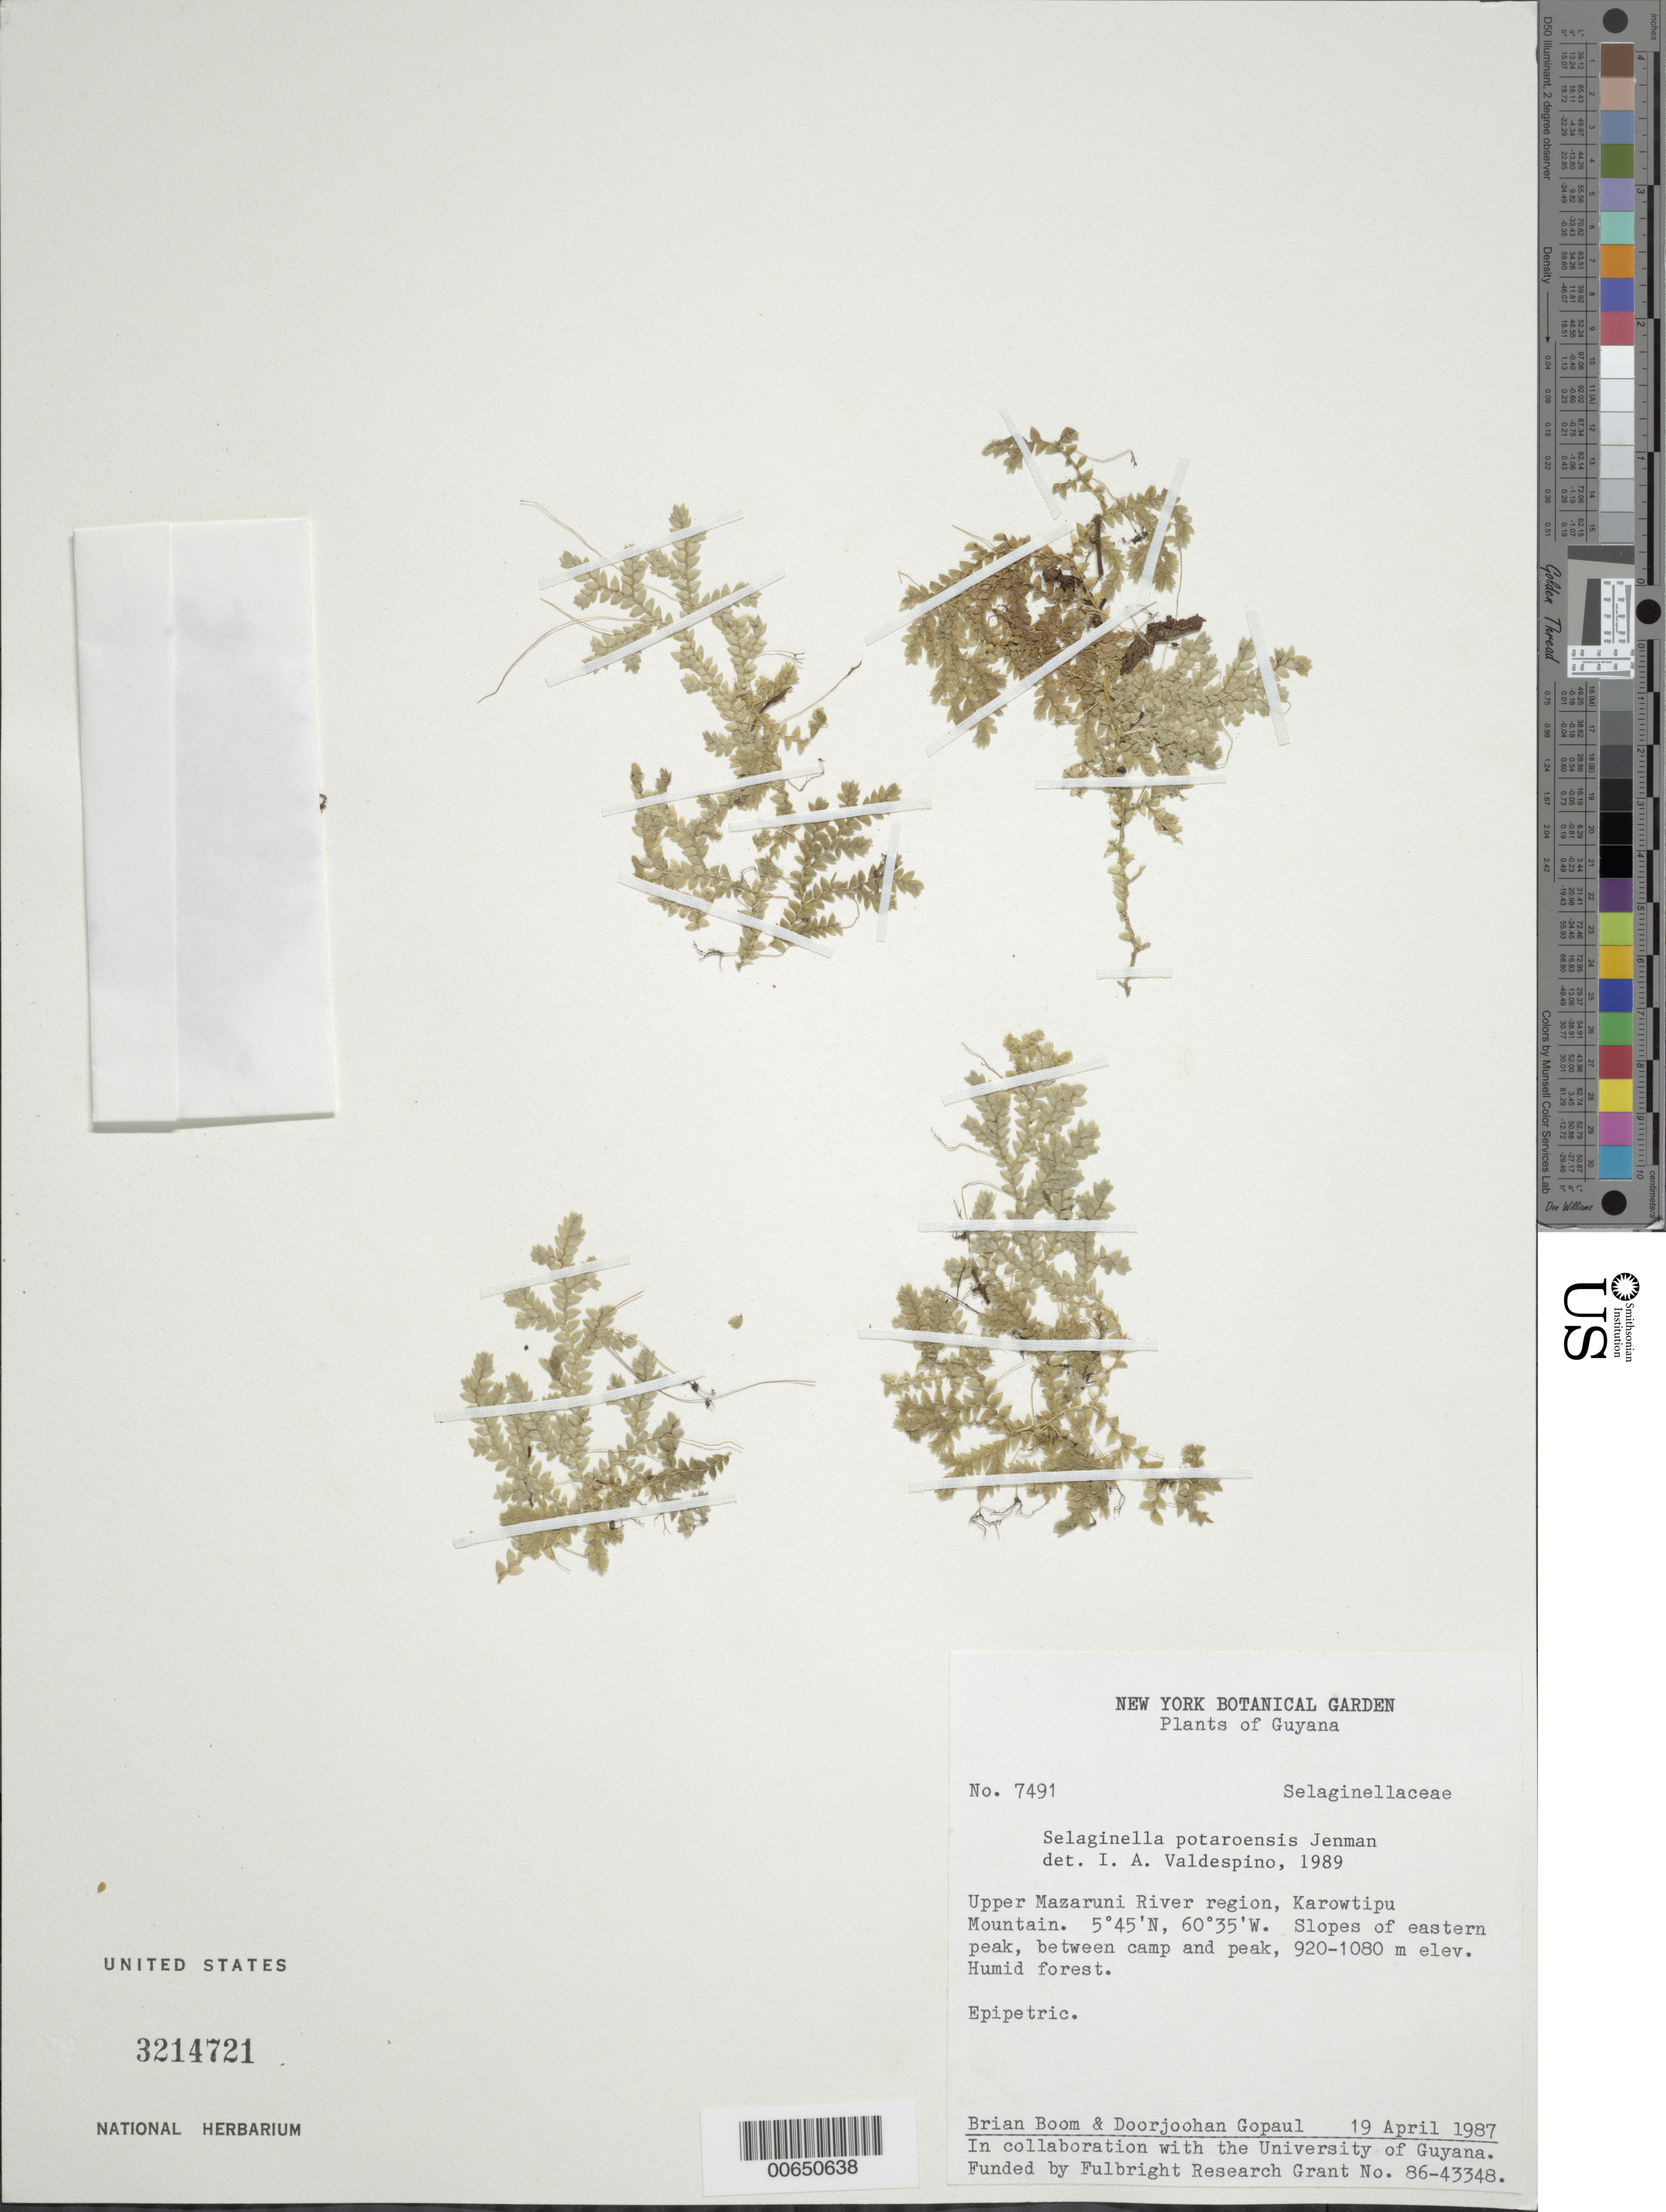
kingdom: Plantae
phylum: Tracheophyta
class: Lycopodiopsida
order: Selaginellales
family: Selaginellaceae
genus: Selaginella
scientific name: Selaginella potaroensis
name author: Jenman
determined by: Valdespino, I. A., (PMA), Universidad de Panama (PANAMA)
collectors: B. M. Boom & D. Gopaul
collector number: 7491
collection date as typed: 19-Apr-87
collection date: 1987-04-19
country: Guyana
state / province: Cuyuni-Mazaruni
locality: Karowtipu Mt., upper Mazaruni R. region; Slopes of eastern peak, between camp and peak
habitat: Humid forest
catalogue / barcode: US 3214721